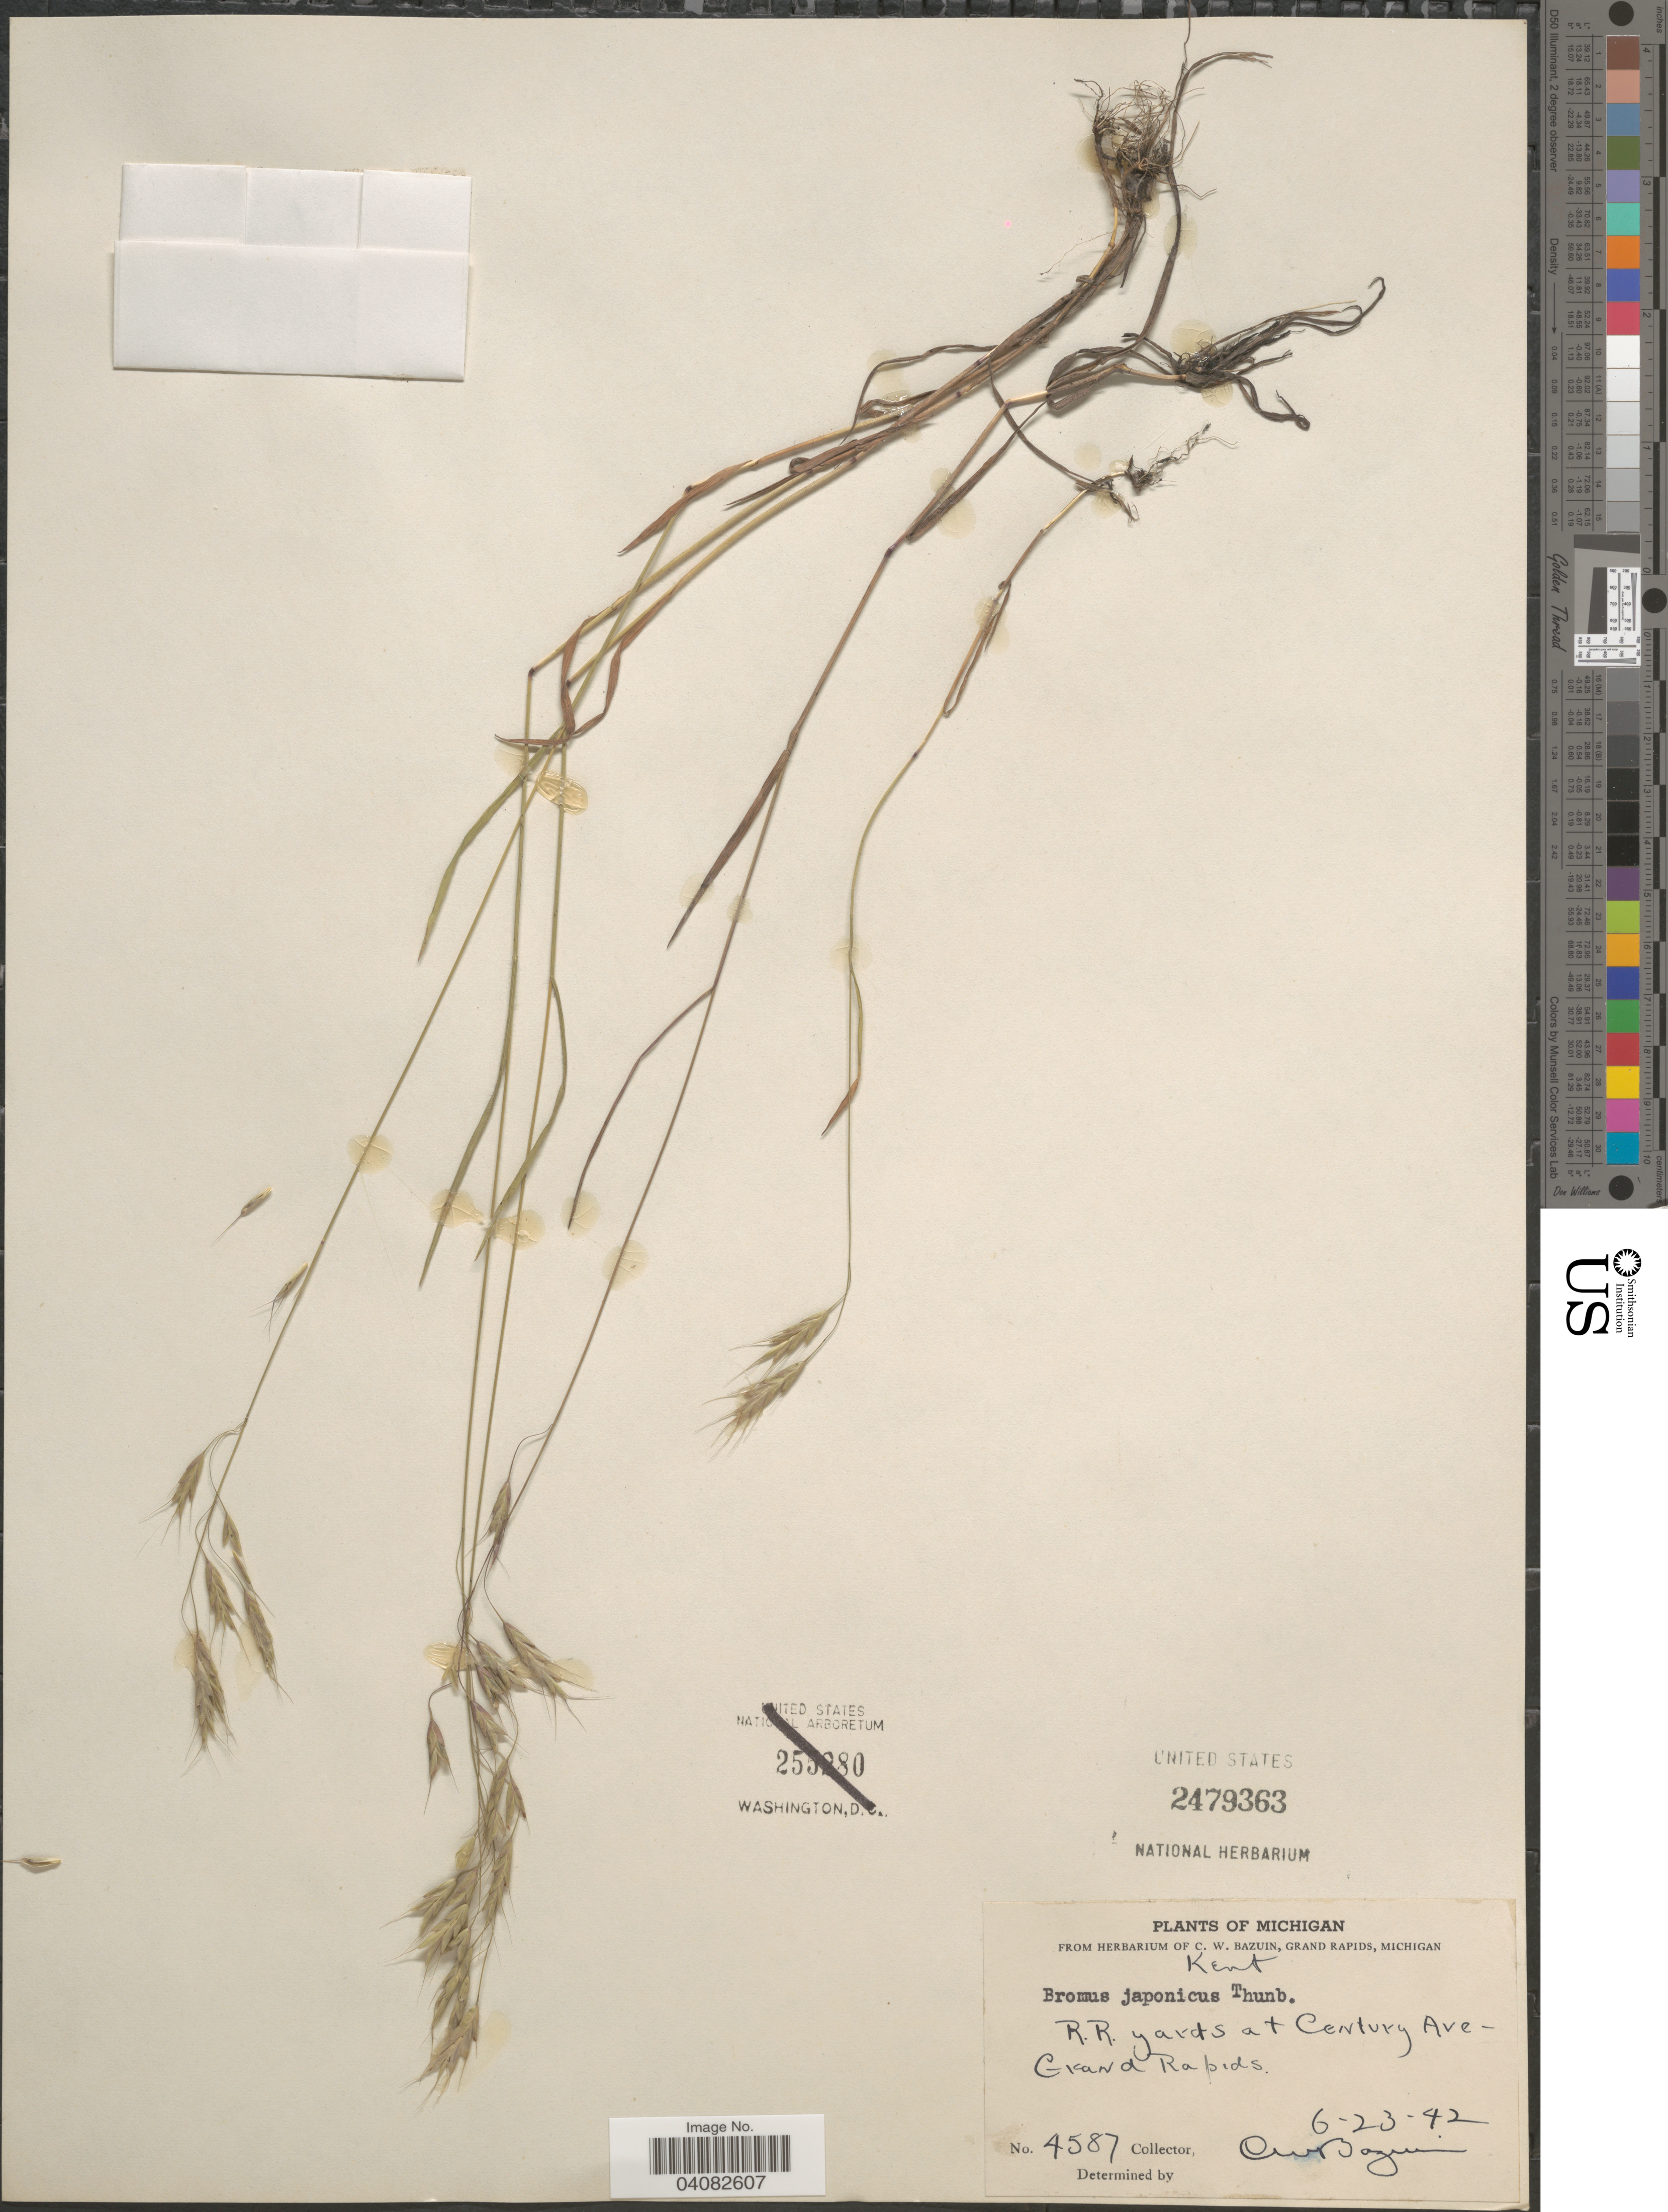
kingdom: Plantae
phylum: Tracheophyta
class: Liliopsida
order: Poales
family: Poaceae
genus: Bromus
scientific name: Bromus japonicus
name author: Houtt.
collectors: C. Bazuin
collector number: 4587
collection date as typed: Transcribed d/m/y: 23/6/42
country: United States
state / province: Michigan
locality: R.R. yards at Century Ave - Grand Rapids.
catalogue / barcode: US 2479363